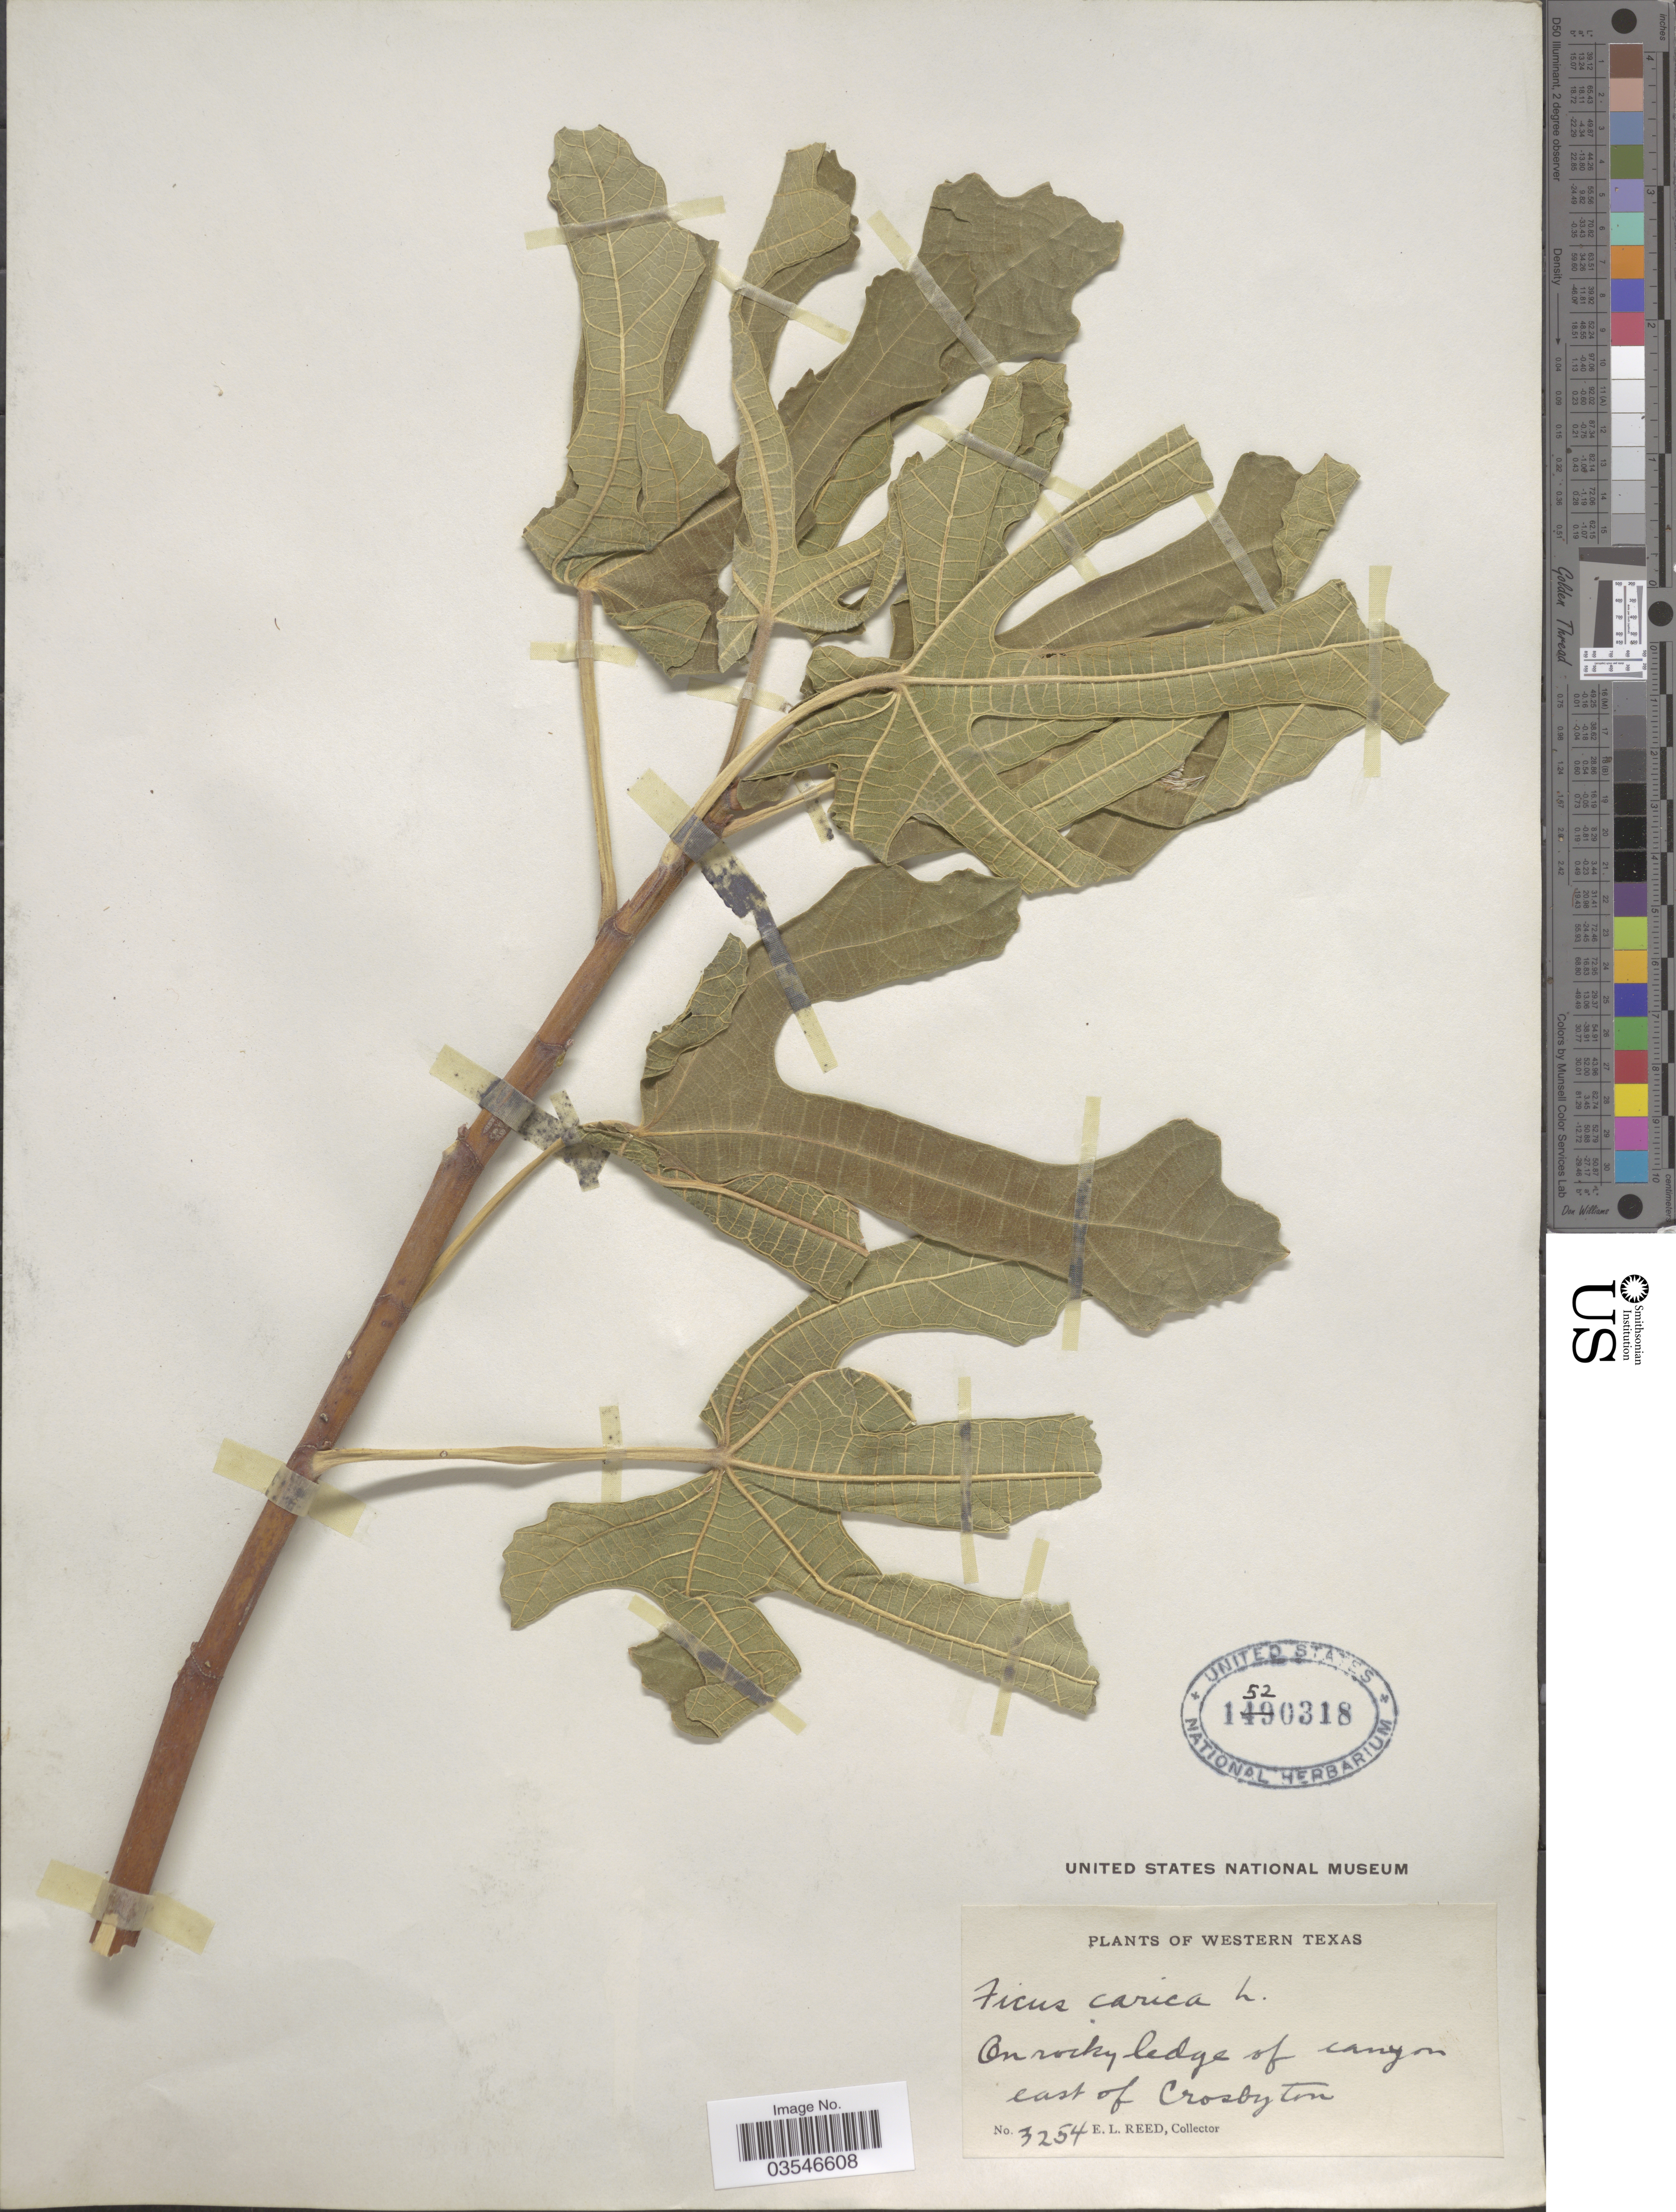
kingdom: Plantae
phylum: Tracheophyta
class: Magnoliopsida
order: Rosales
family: Moraceae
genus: Ficus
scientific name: Ficus carica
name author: L.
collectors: E. Reed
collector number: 3254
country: United States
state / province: Texas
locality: Western Texas. On rocky ledge of canyon east of Crosbyton.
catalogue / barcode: US 1520318